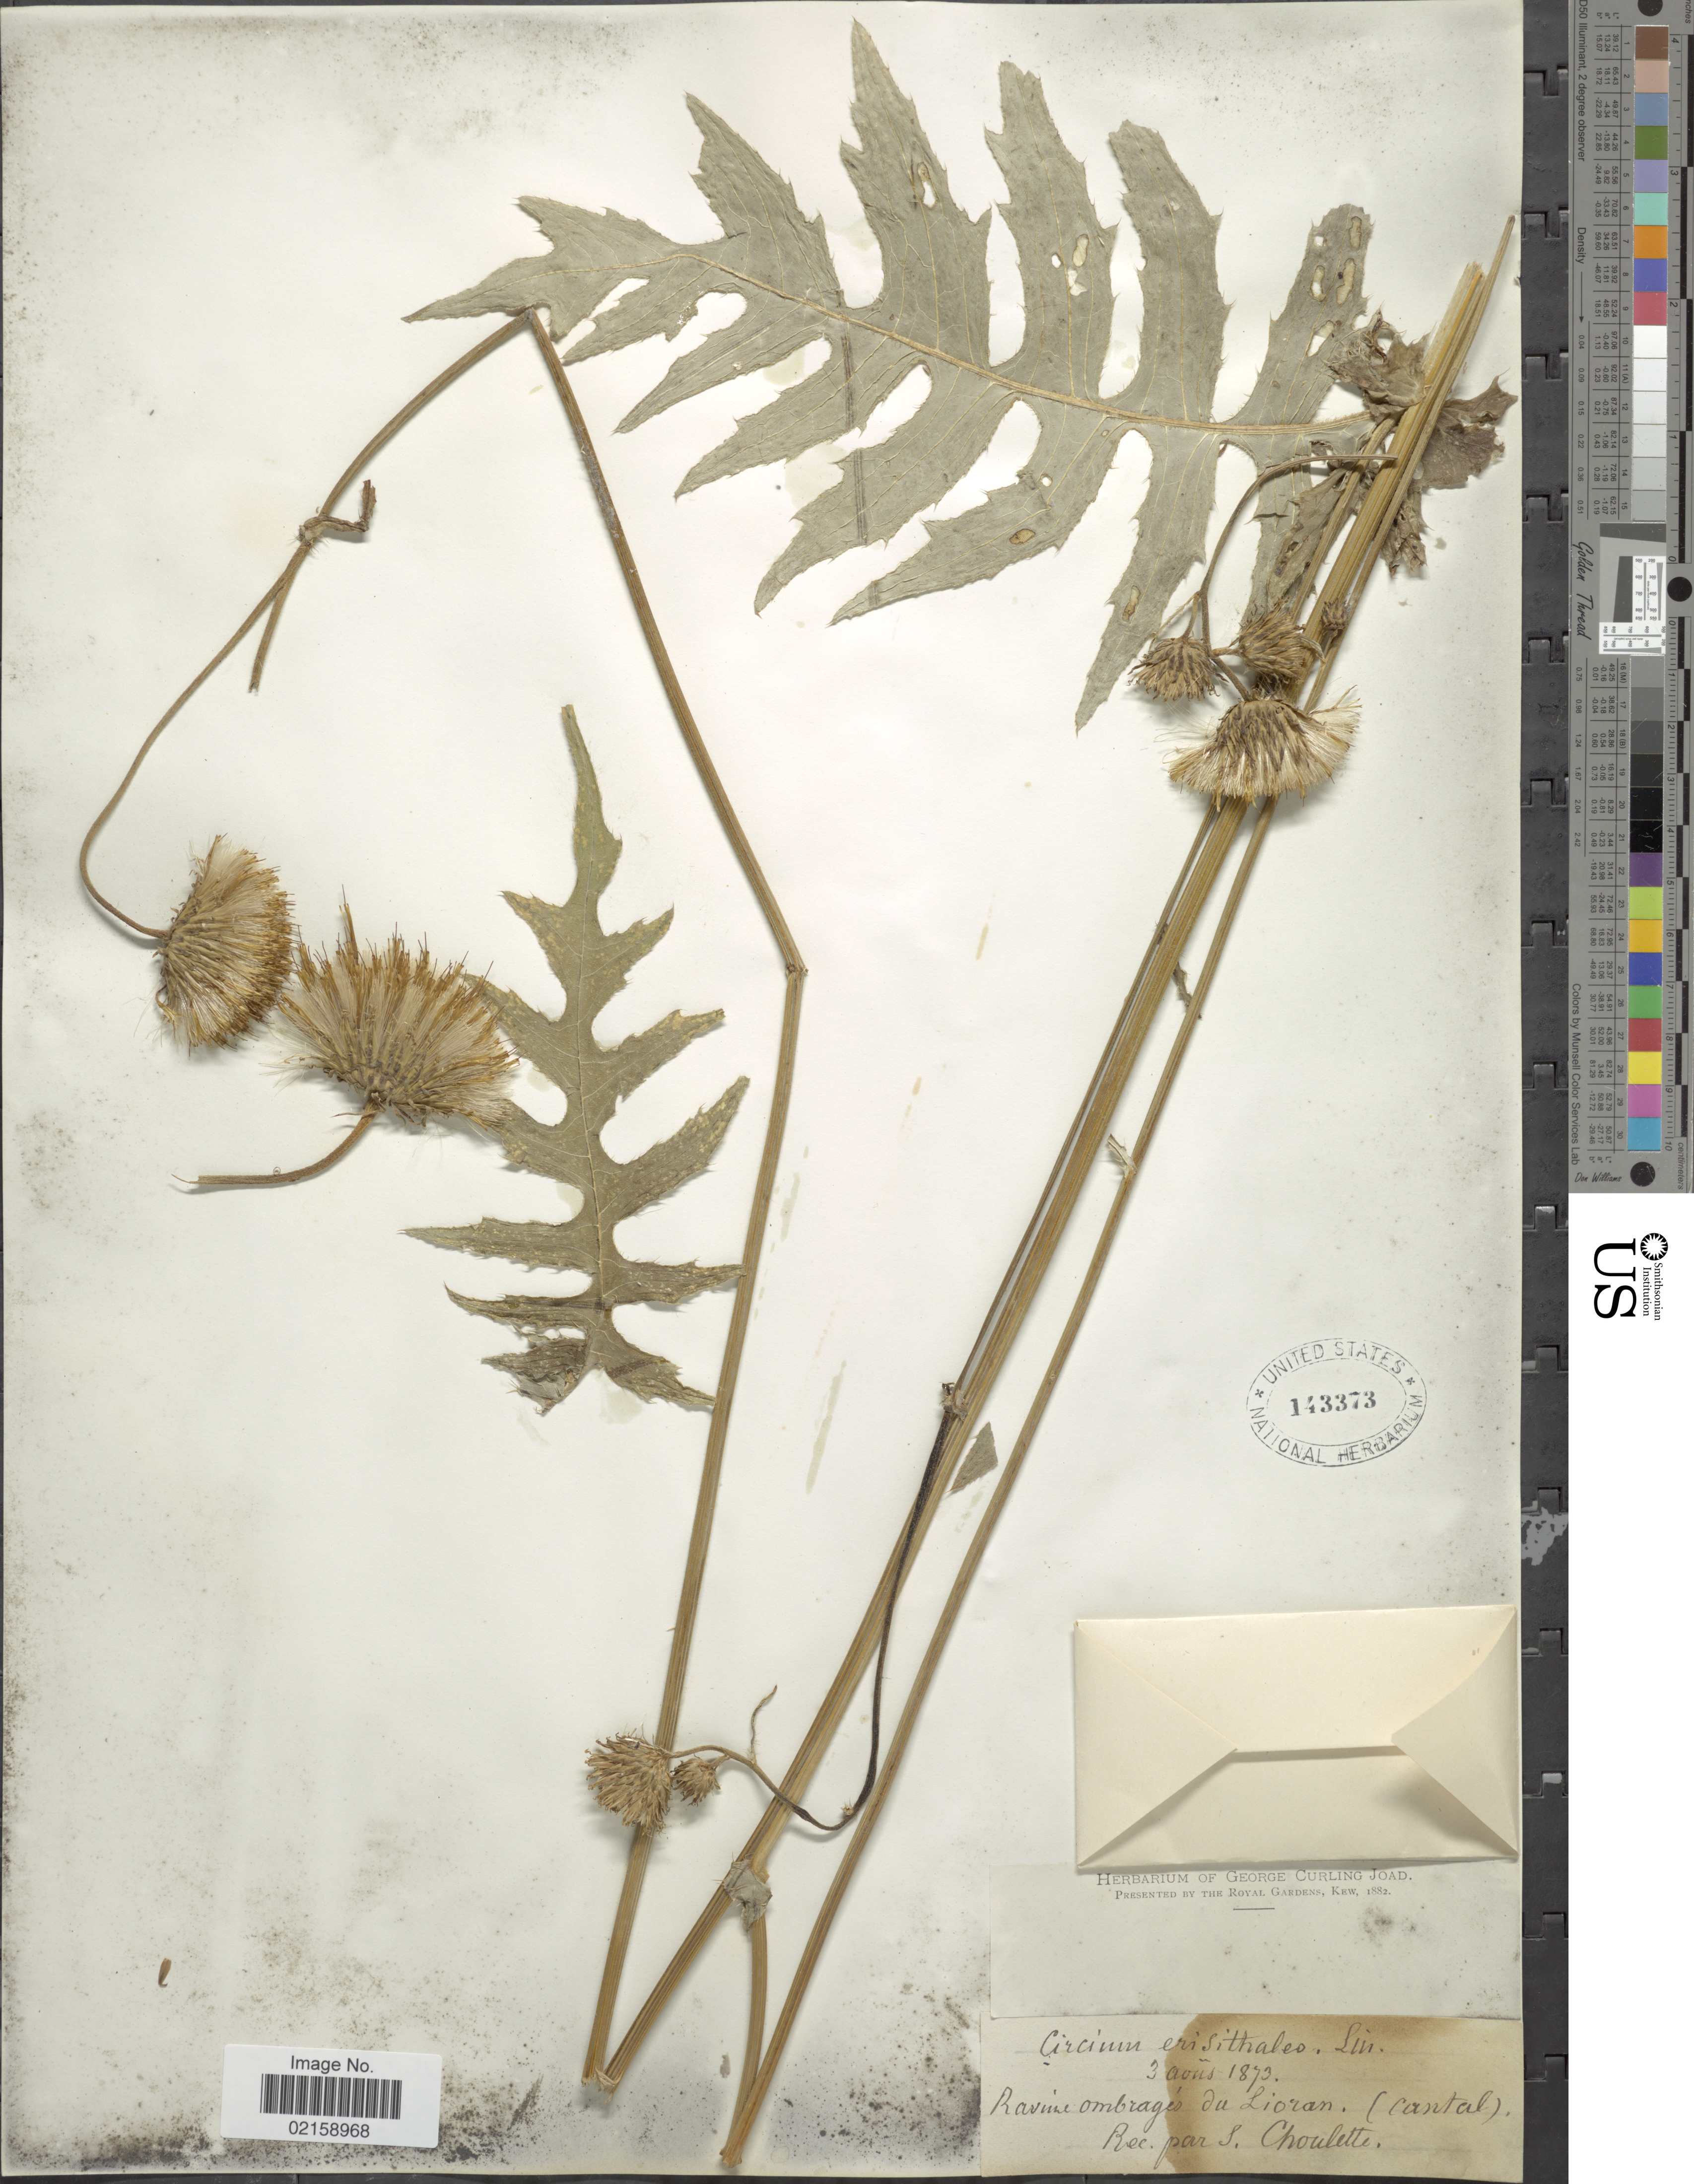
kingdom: Plantae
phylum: Tracheophyta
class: Magnoliopsida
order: Asterales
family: Asteraceae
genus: Cirsium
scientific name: Cirsium erisithales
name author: (Jacq.) Scop.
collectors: S. Choulette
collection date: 1873-08-03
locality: Ravine ombrages du Lioran (Cantal). [interpreted]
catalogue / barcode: US 143373